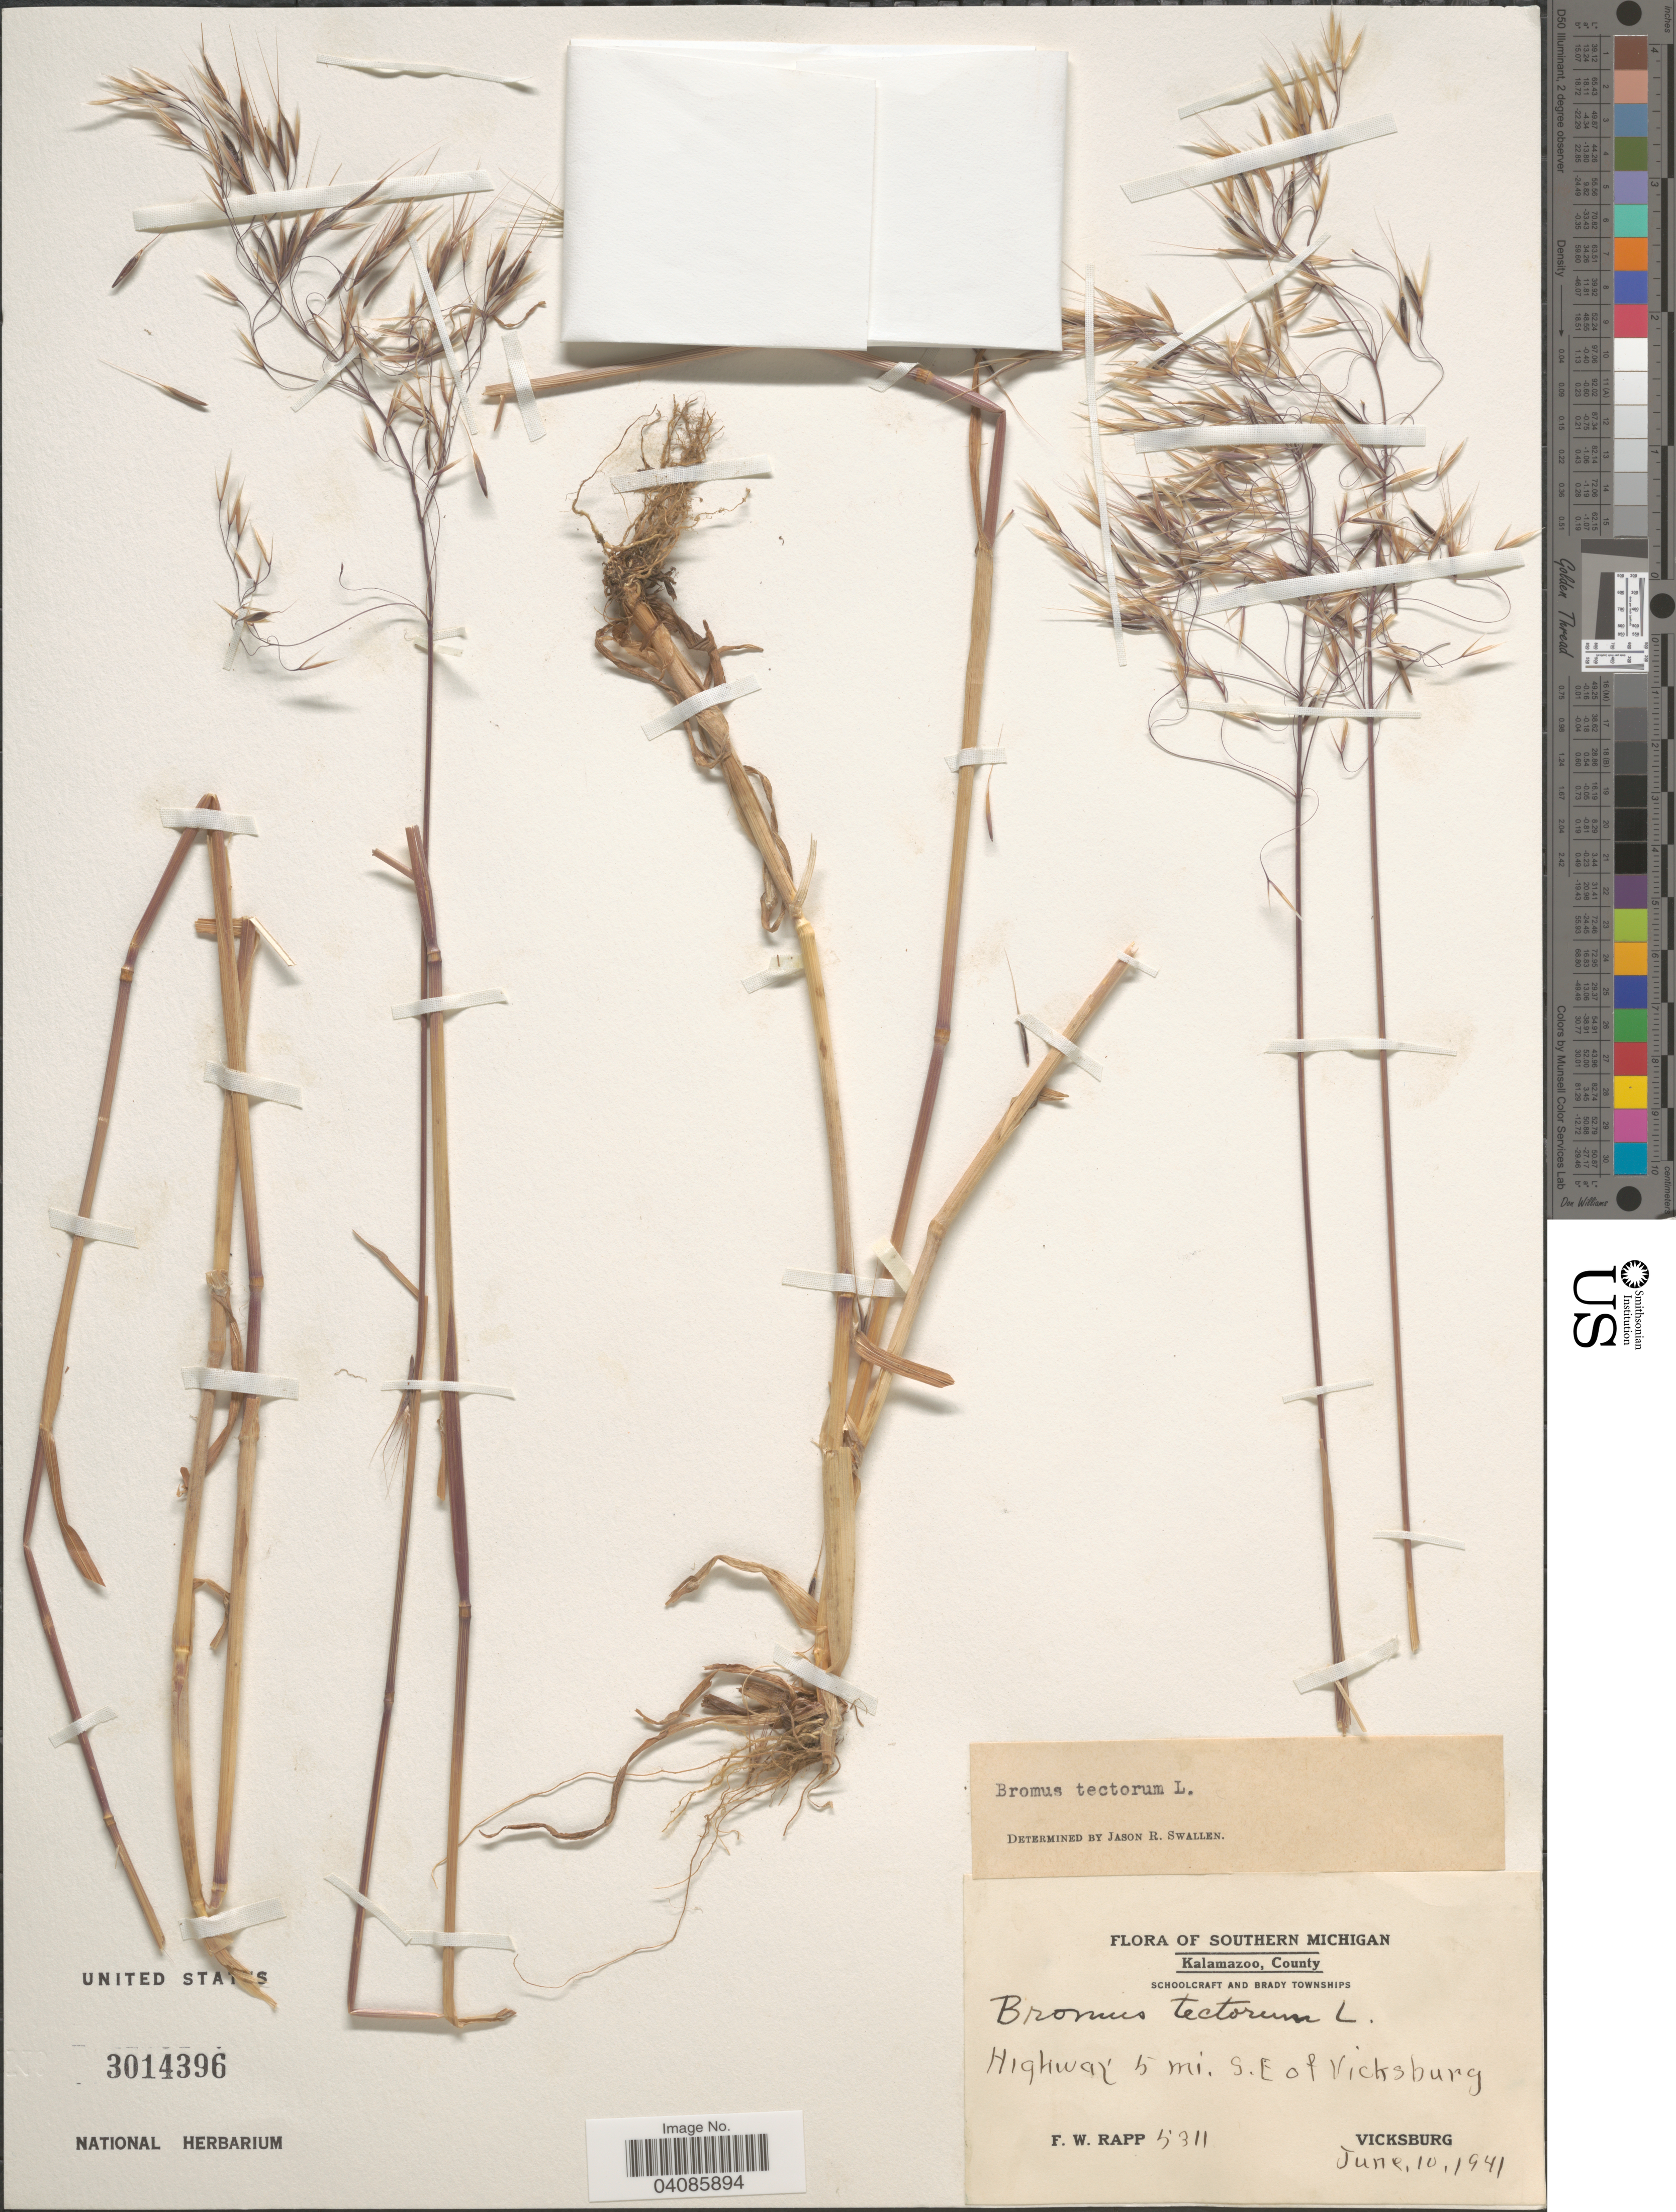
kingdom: Plantae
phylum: Tracheophyta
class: Liliopsida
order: Poales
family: Poaceae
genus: Bromus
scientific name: Bromus tectorum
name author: L.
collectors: F. Rapp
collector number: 5311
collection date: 1941-06-10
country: United States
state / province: Michigan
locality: Southern Michigan. Kalamazoo, County. Schoolcraft and Brady Townships. Highway 5 mi. S.E. of Vicksburg. Vicksburg.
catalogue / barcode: US 3014396